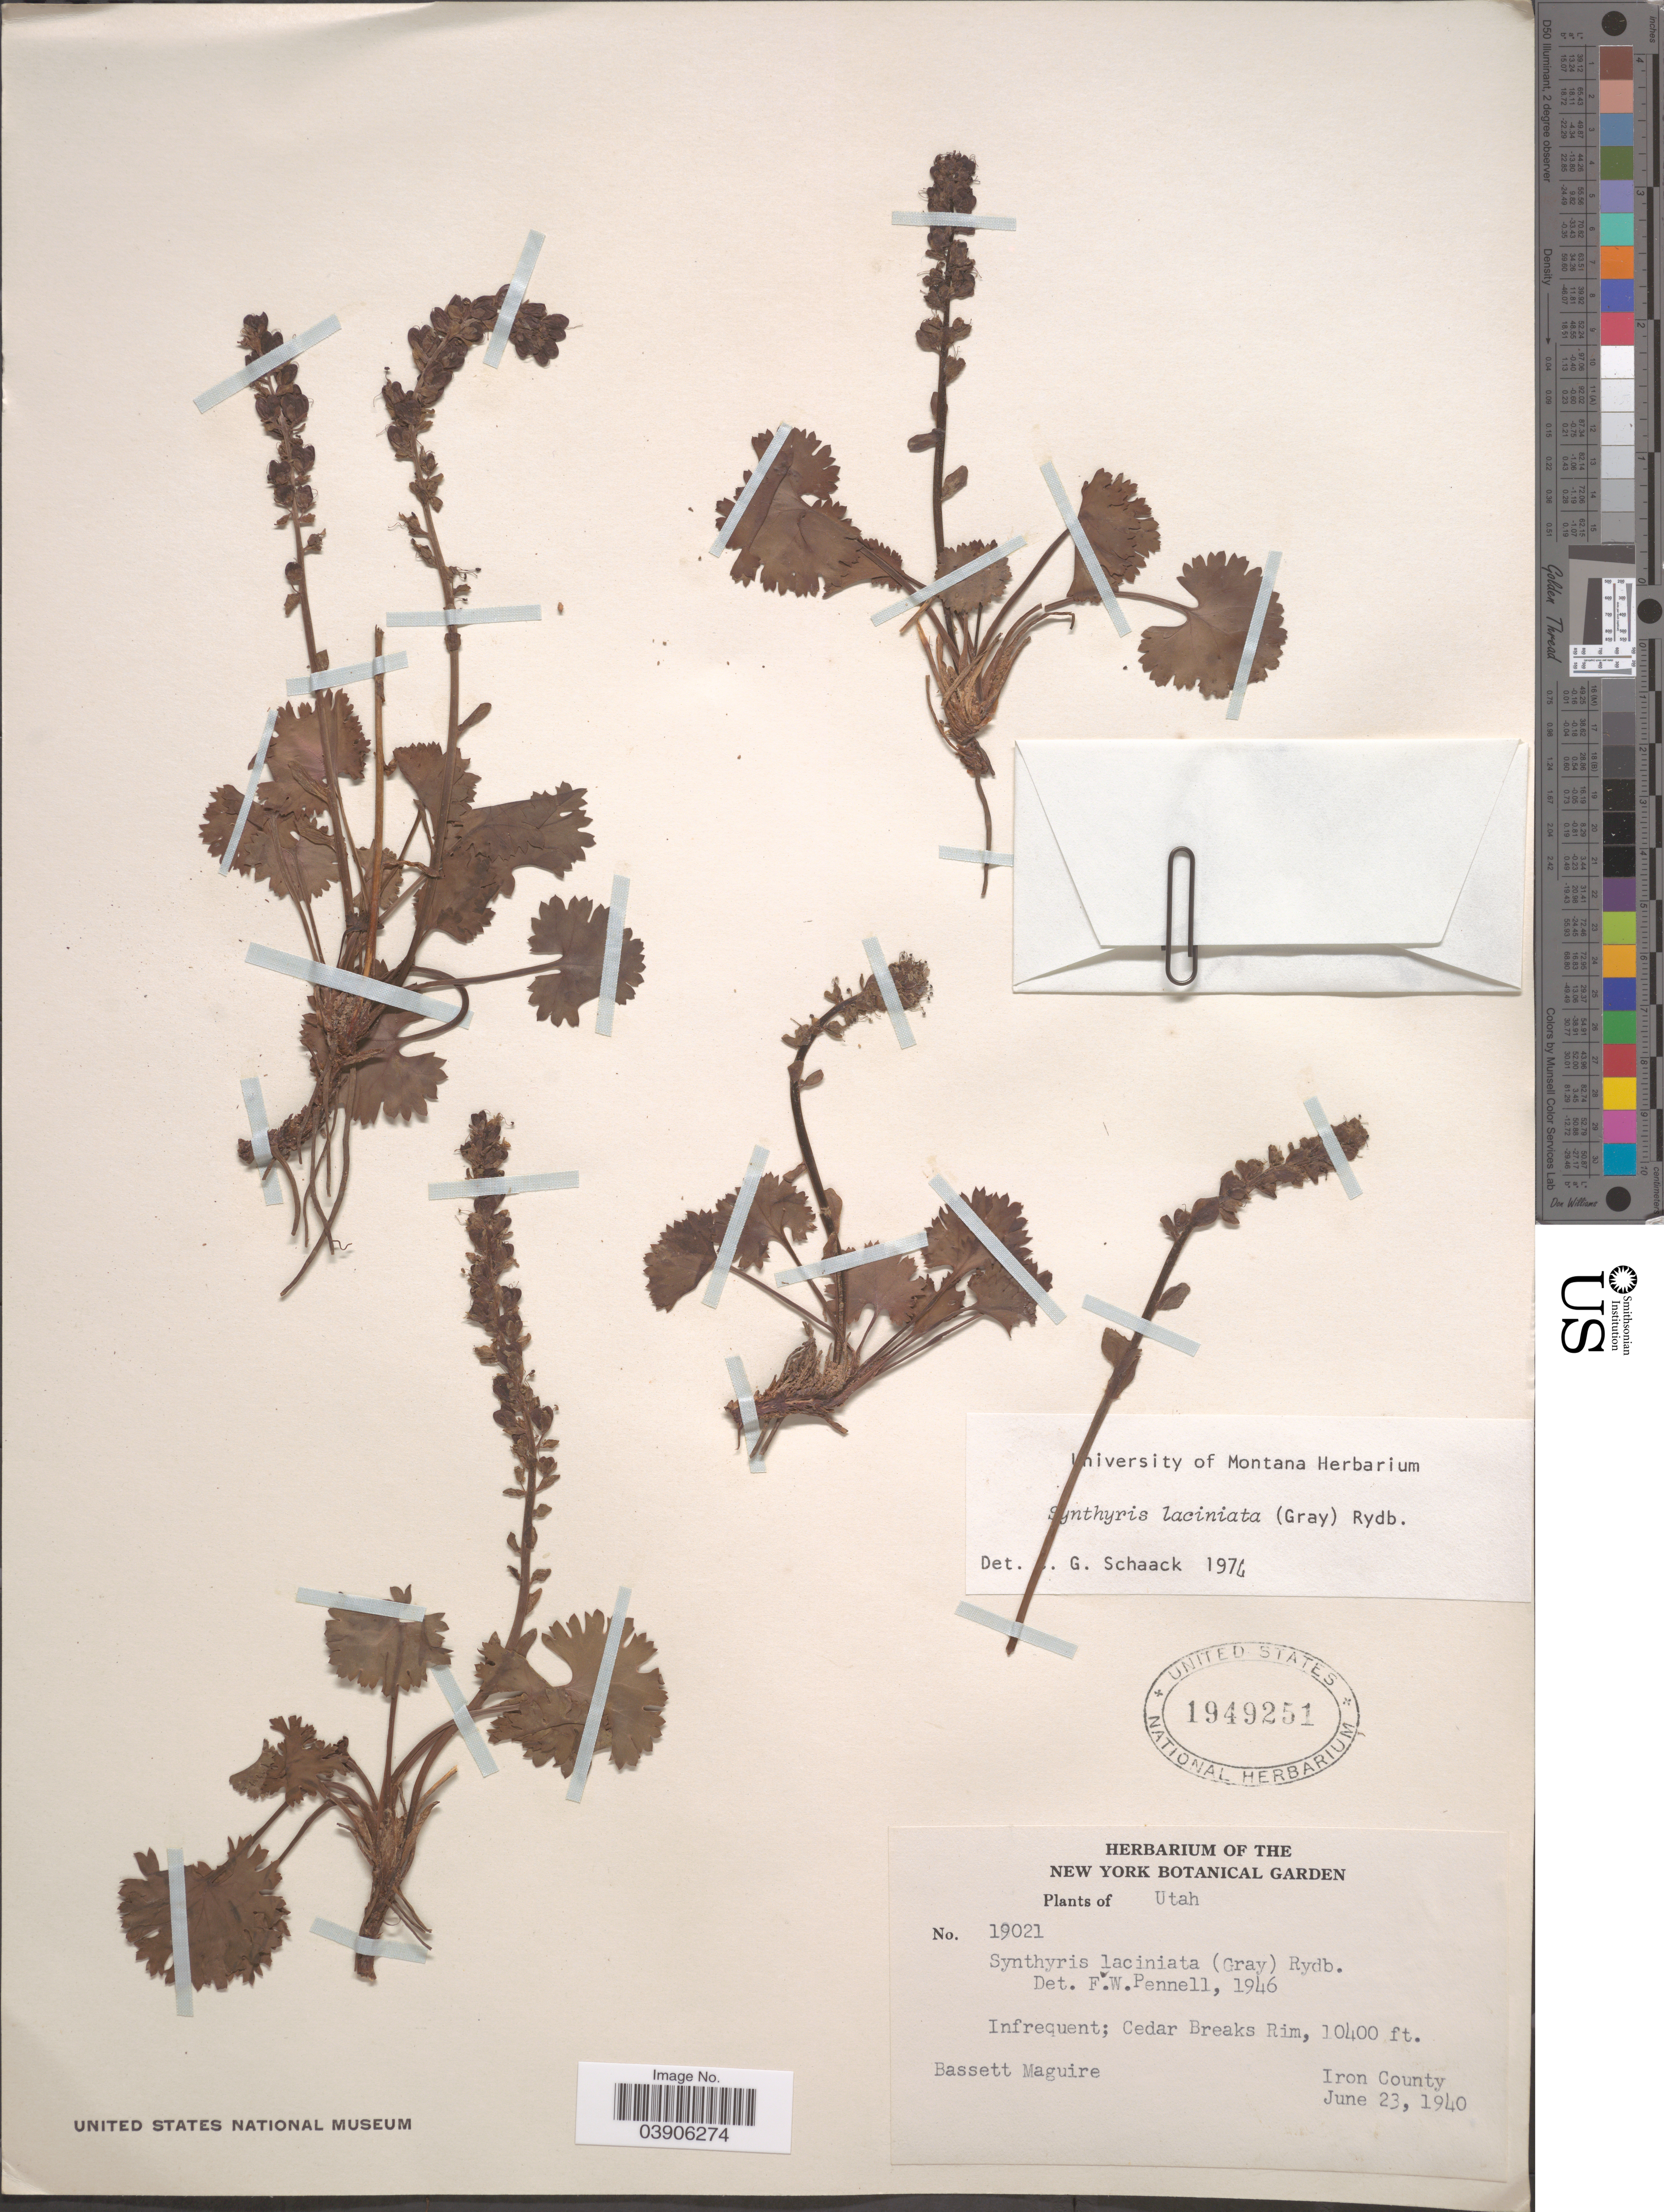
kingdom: Plantae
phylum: Tracheophyta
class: Magnoliopsida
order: Lamiales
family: Plantaginaceae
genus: Synthyris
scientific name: Synthyris laciniata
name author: (A. Gray) Rydb.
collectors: B. Maguire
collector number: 19021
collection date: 1940-06-23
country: United States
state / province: Utah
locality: Cedar Breaks Rim. Iron County.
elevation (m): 3170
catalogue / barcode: US 1949251